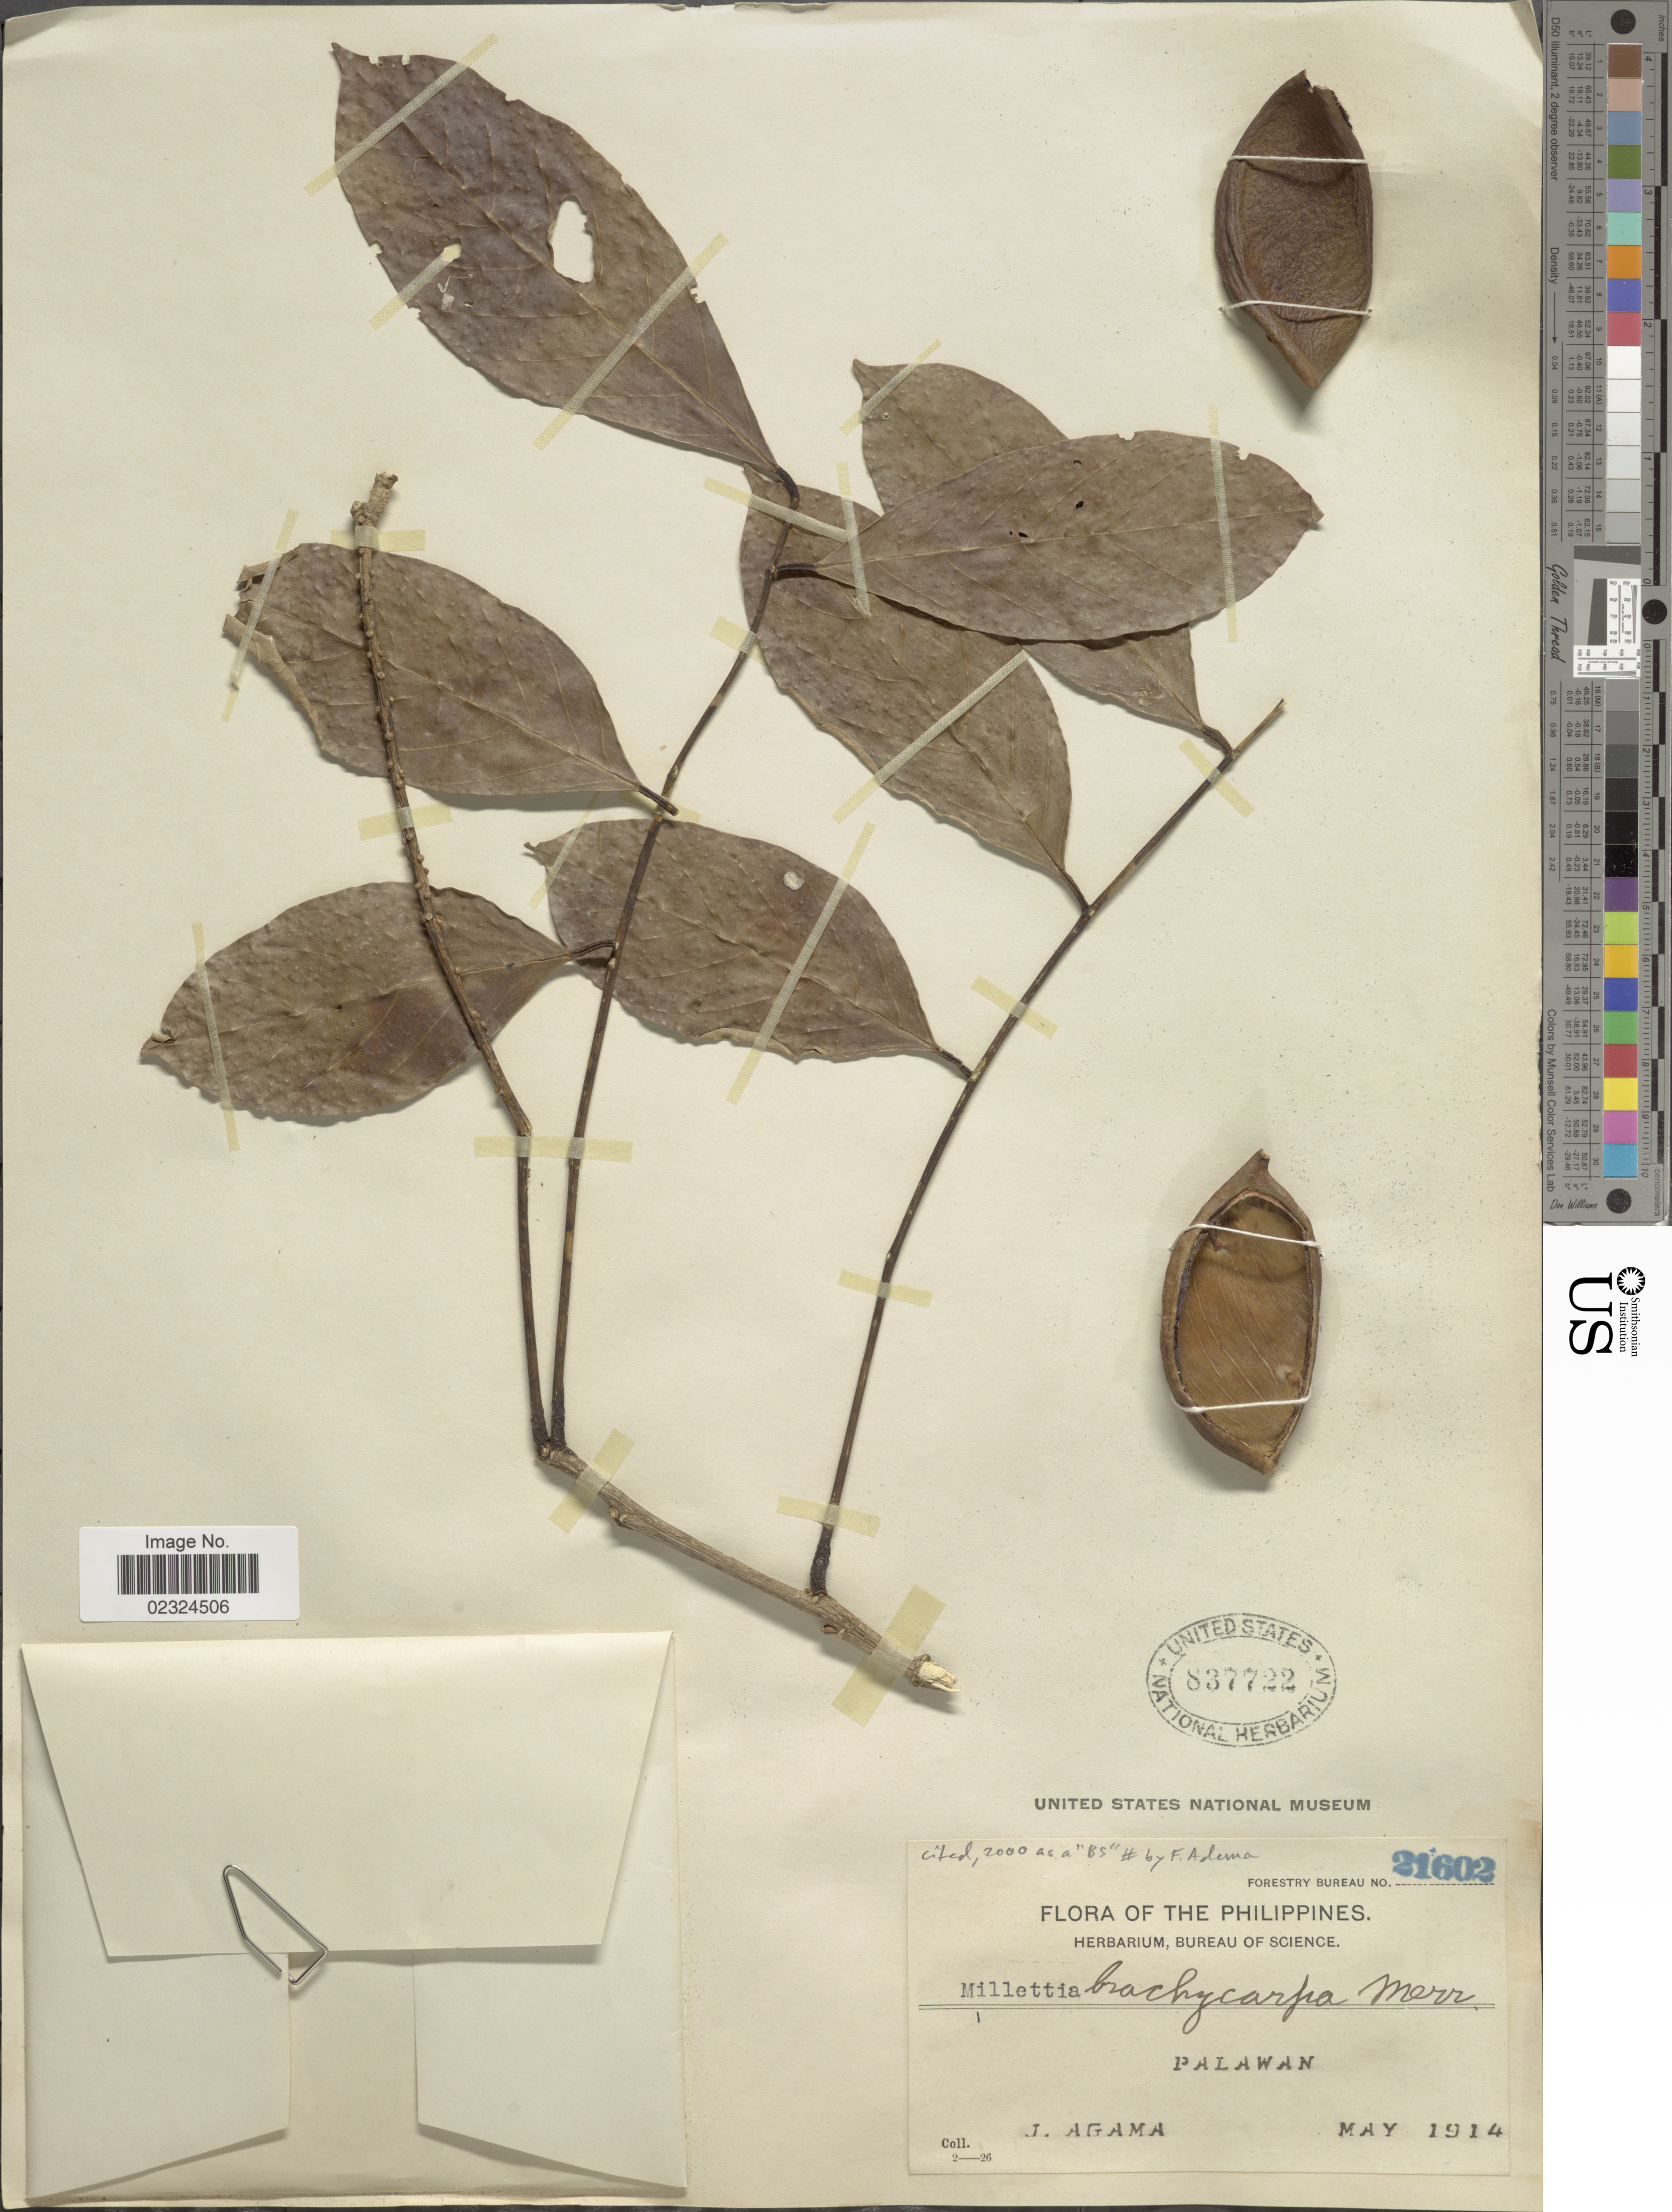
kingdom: Plantae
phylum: Tracheophyta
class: Magnoliopsida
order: Fabales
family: Fabaceae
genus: Millettia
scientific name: Millettia brachycarpa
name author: Merr.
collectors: J. Agama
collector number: Forestry Bureau 21602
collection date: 1914-05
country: Philippines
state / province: Mimaropa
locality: Palawan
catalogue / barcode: US 837722